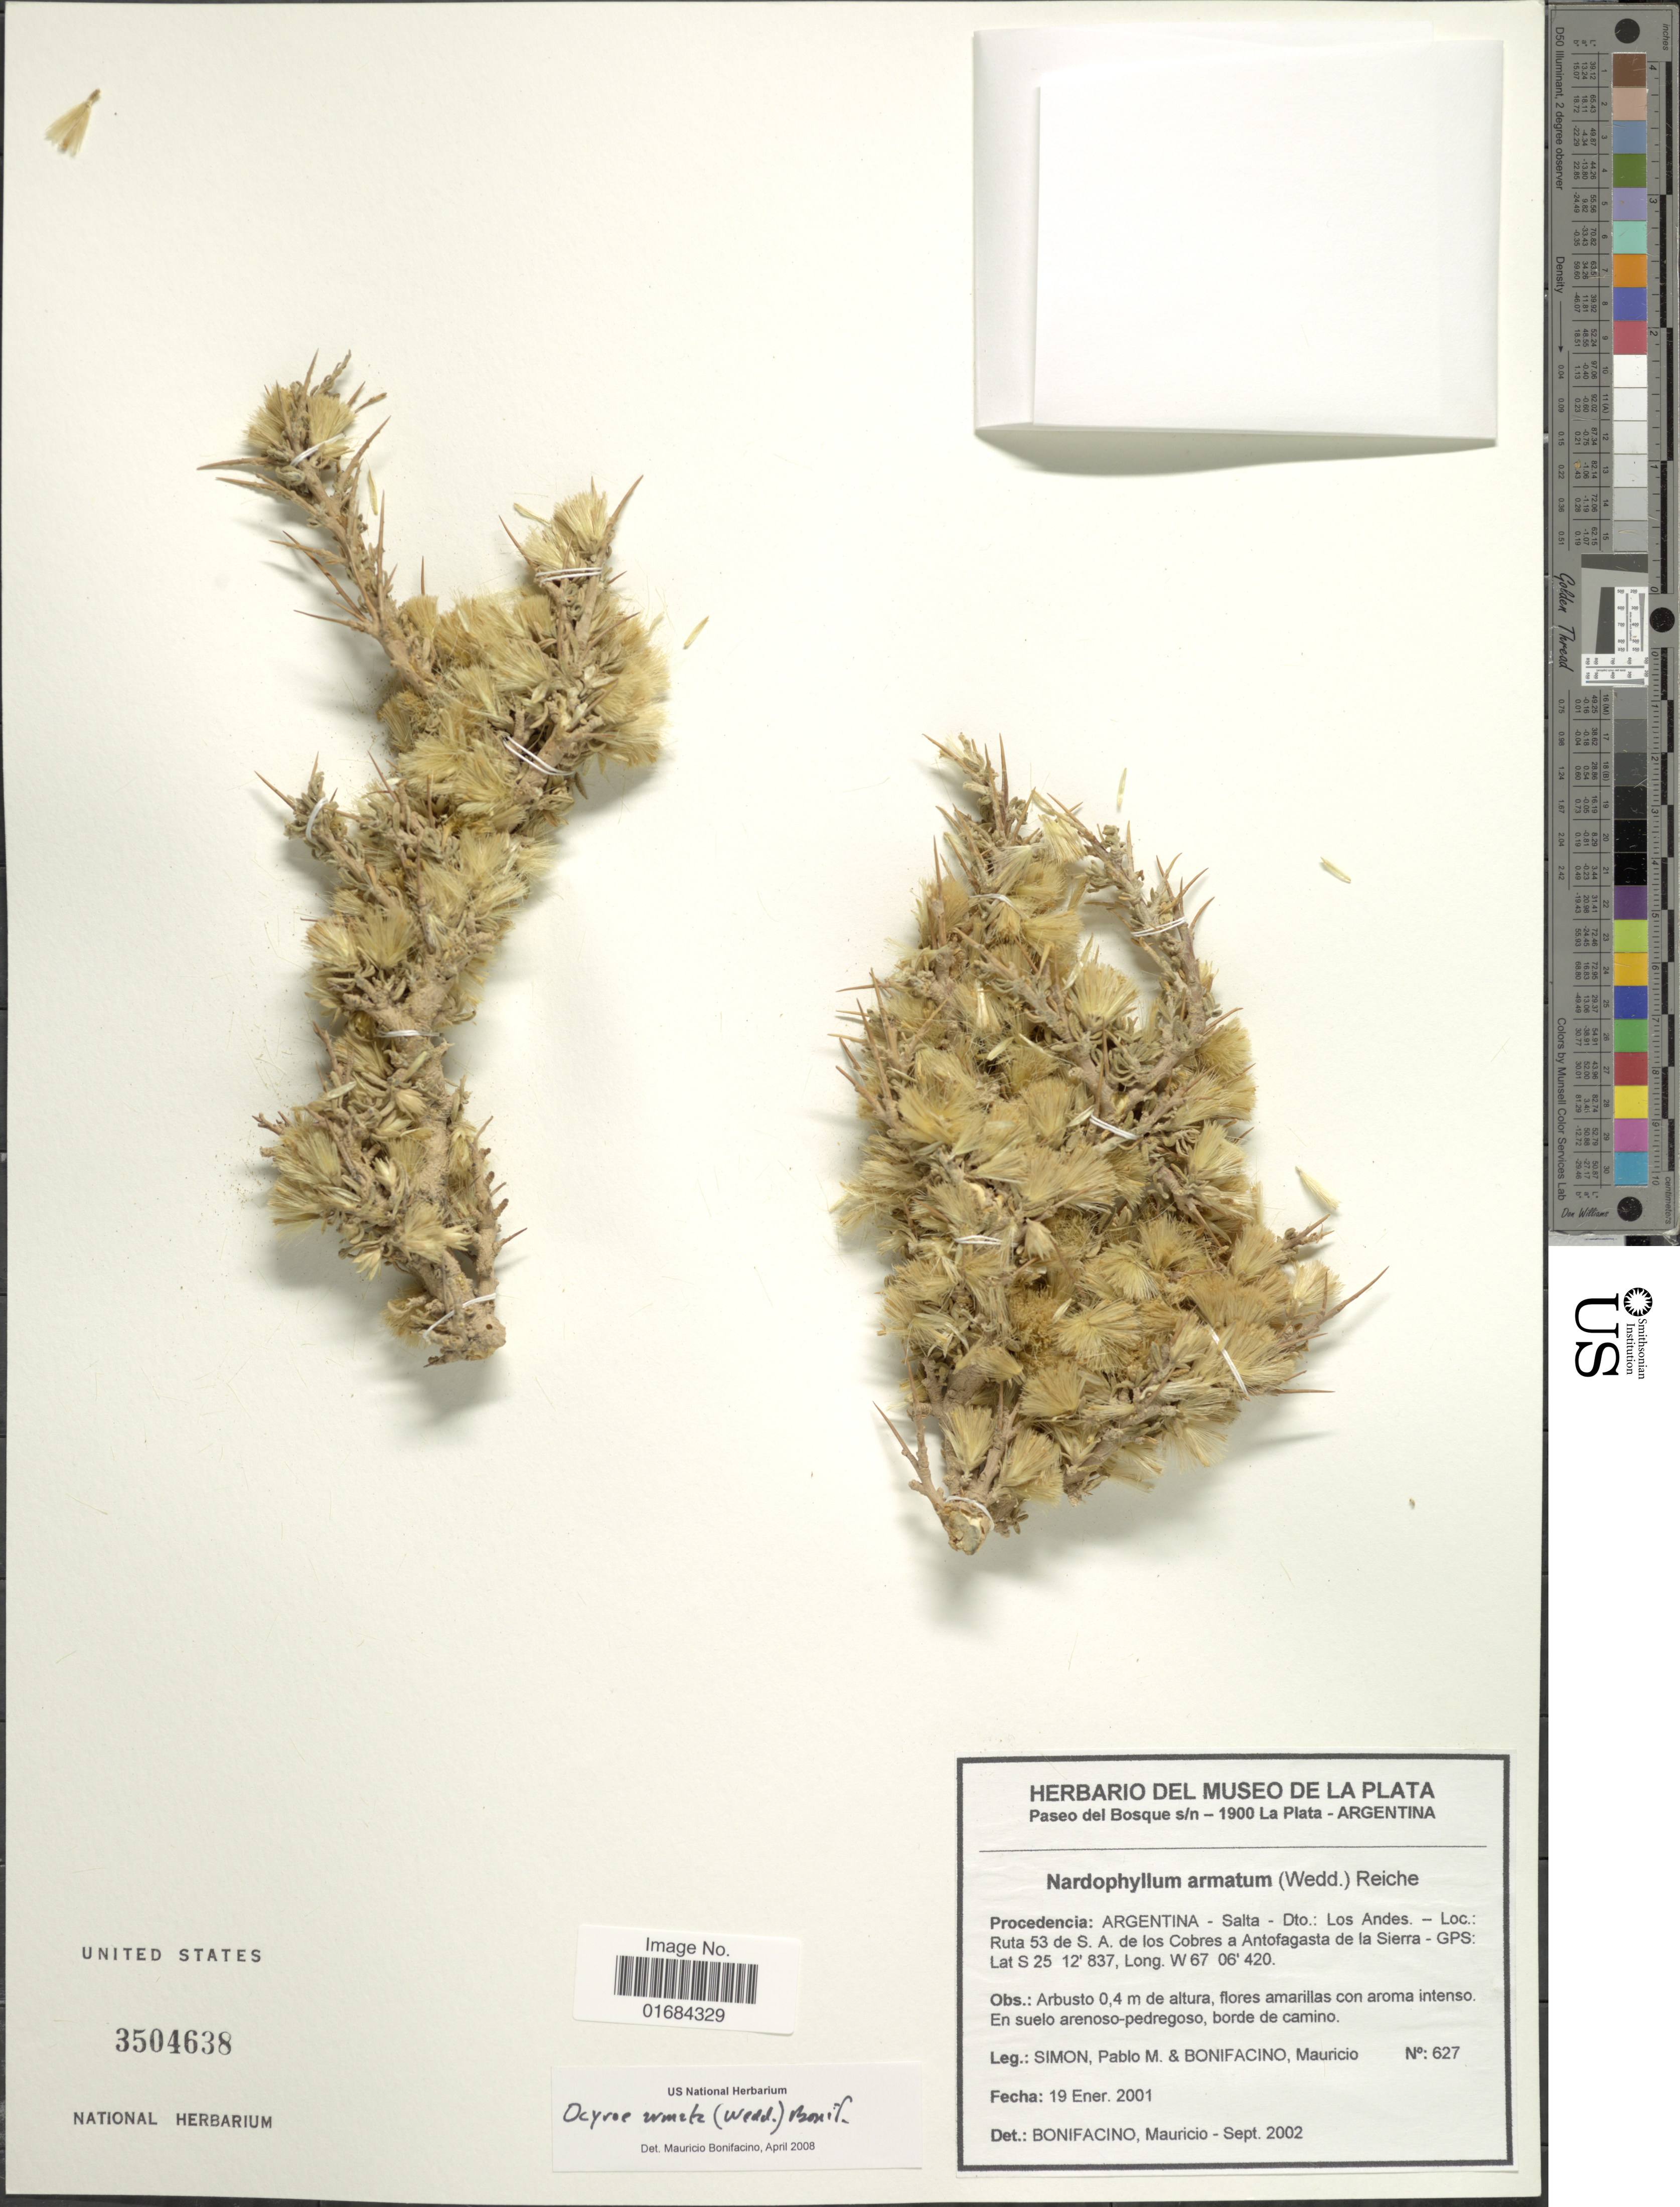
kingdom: Plantae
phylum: Tracheophyta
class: Magnoliopsida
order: Asterales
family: Asteraceae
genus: Ocyroe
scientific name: Ocyroe armata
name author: (Wedd.) Bonif.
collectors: P. M. Simón & M. Bonifacino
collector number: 627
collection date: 2001-01-19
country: Argentina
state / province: Salta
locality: Dto, Los Andes. loc. Ruta 53 de S. A. de los Cobres a Antofagasta de la Sierra.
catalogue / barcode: US 3504638